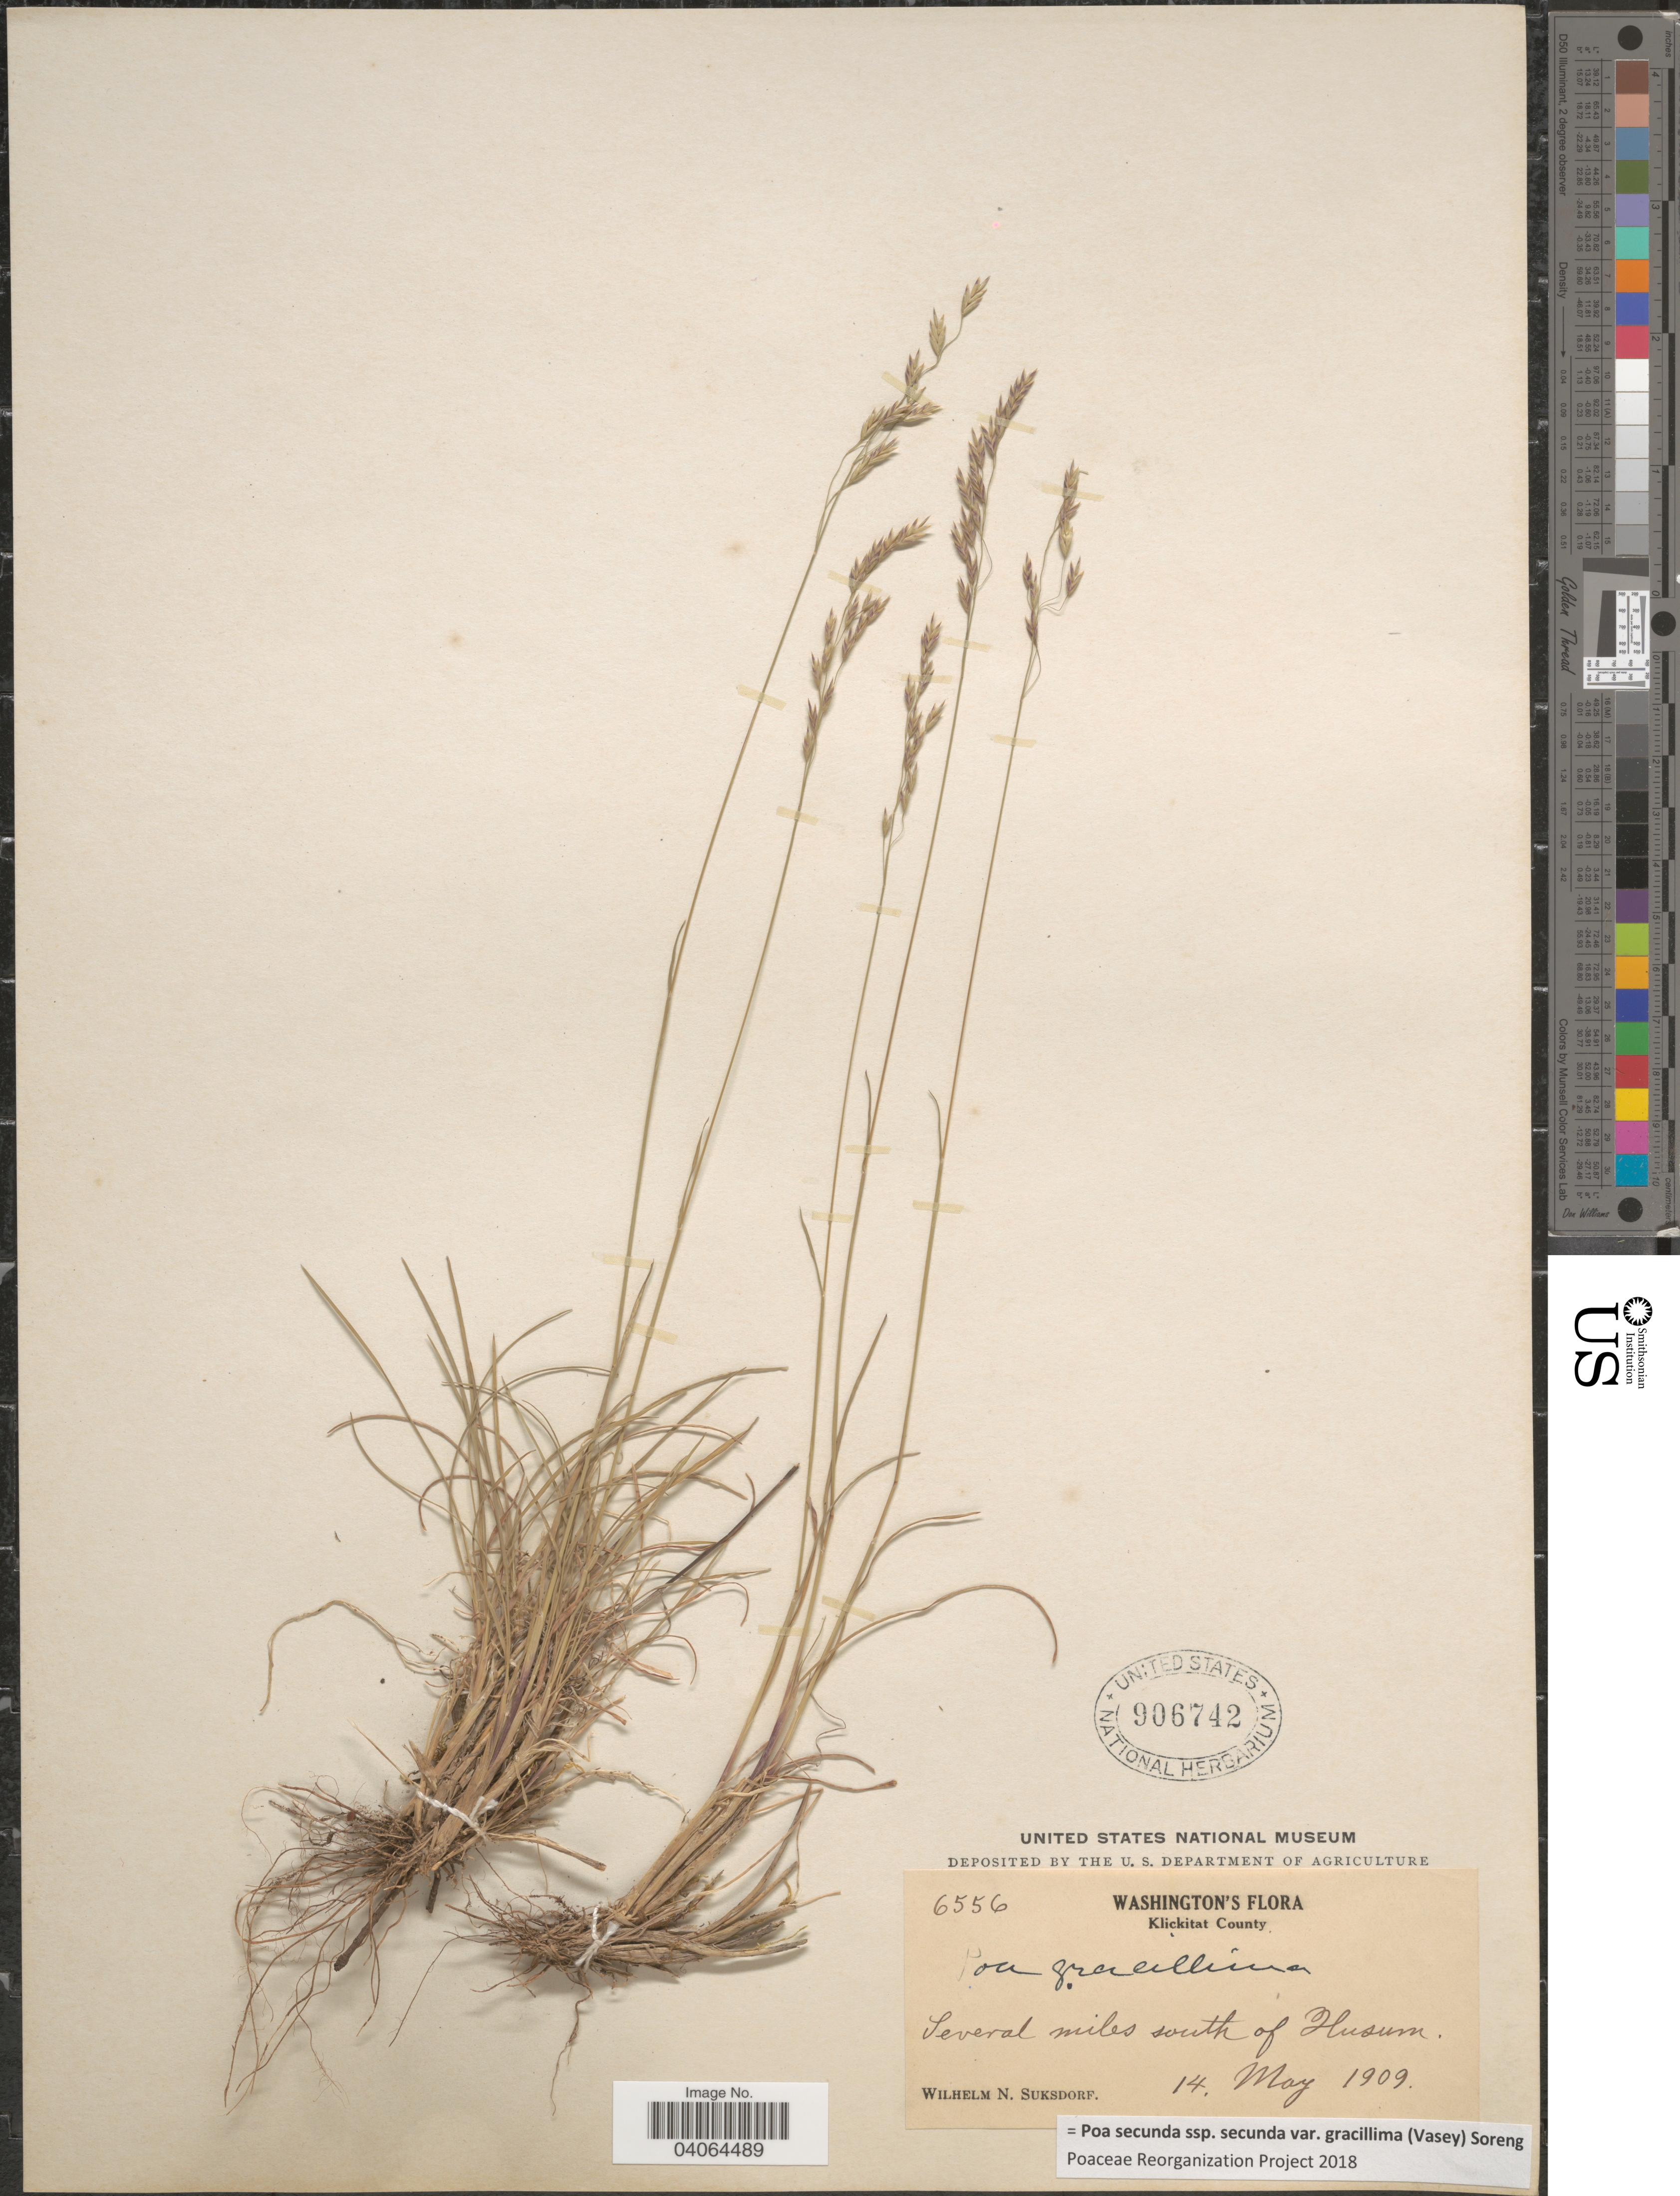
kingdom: Plantae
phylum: Tracheophyta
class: Liliopsida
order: Poales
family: Poaceae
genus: Poa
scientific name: Poa secunda subsp. secunda var. gracillima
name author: (Vasey) Soreng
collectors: W. N. Suksdorf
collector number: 6556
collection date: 1909-05-14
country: United States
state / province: Washington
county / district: Klickitat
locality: Klickitat County. Several miles south of Husum.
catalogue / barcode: US 906742